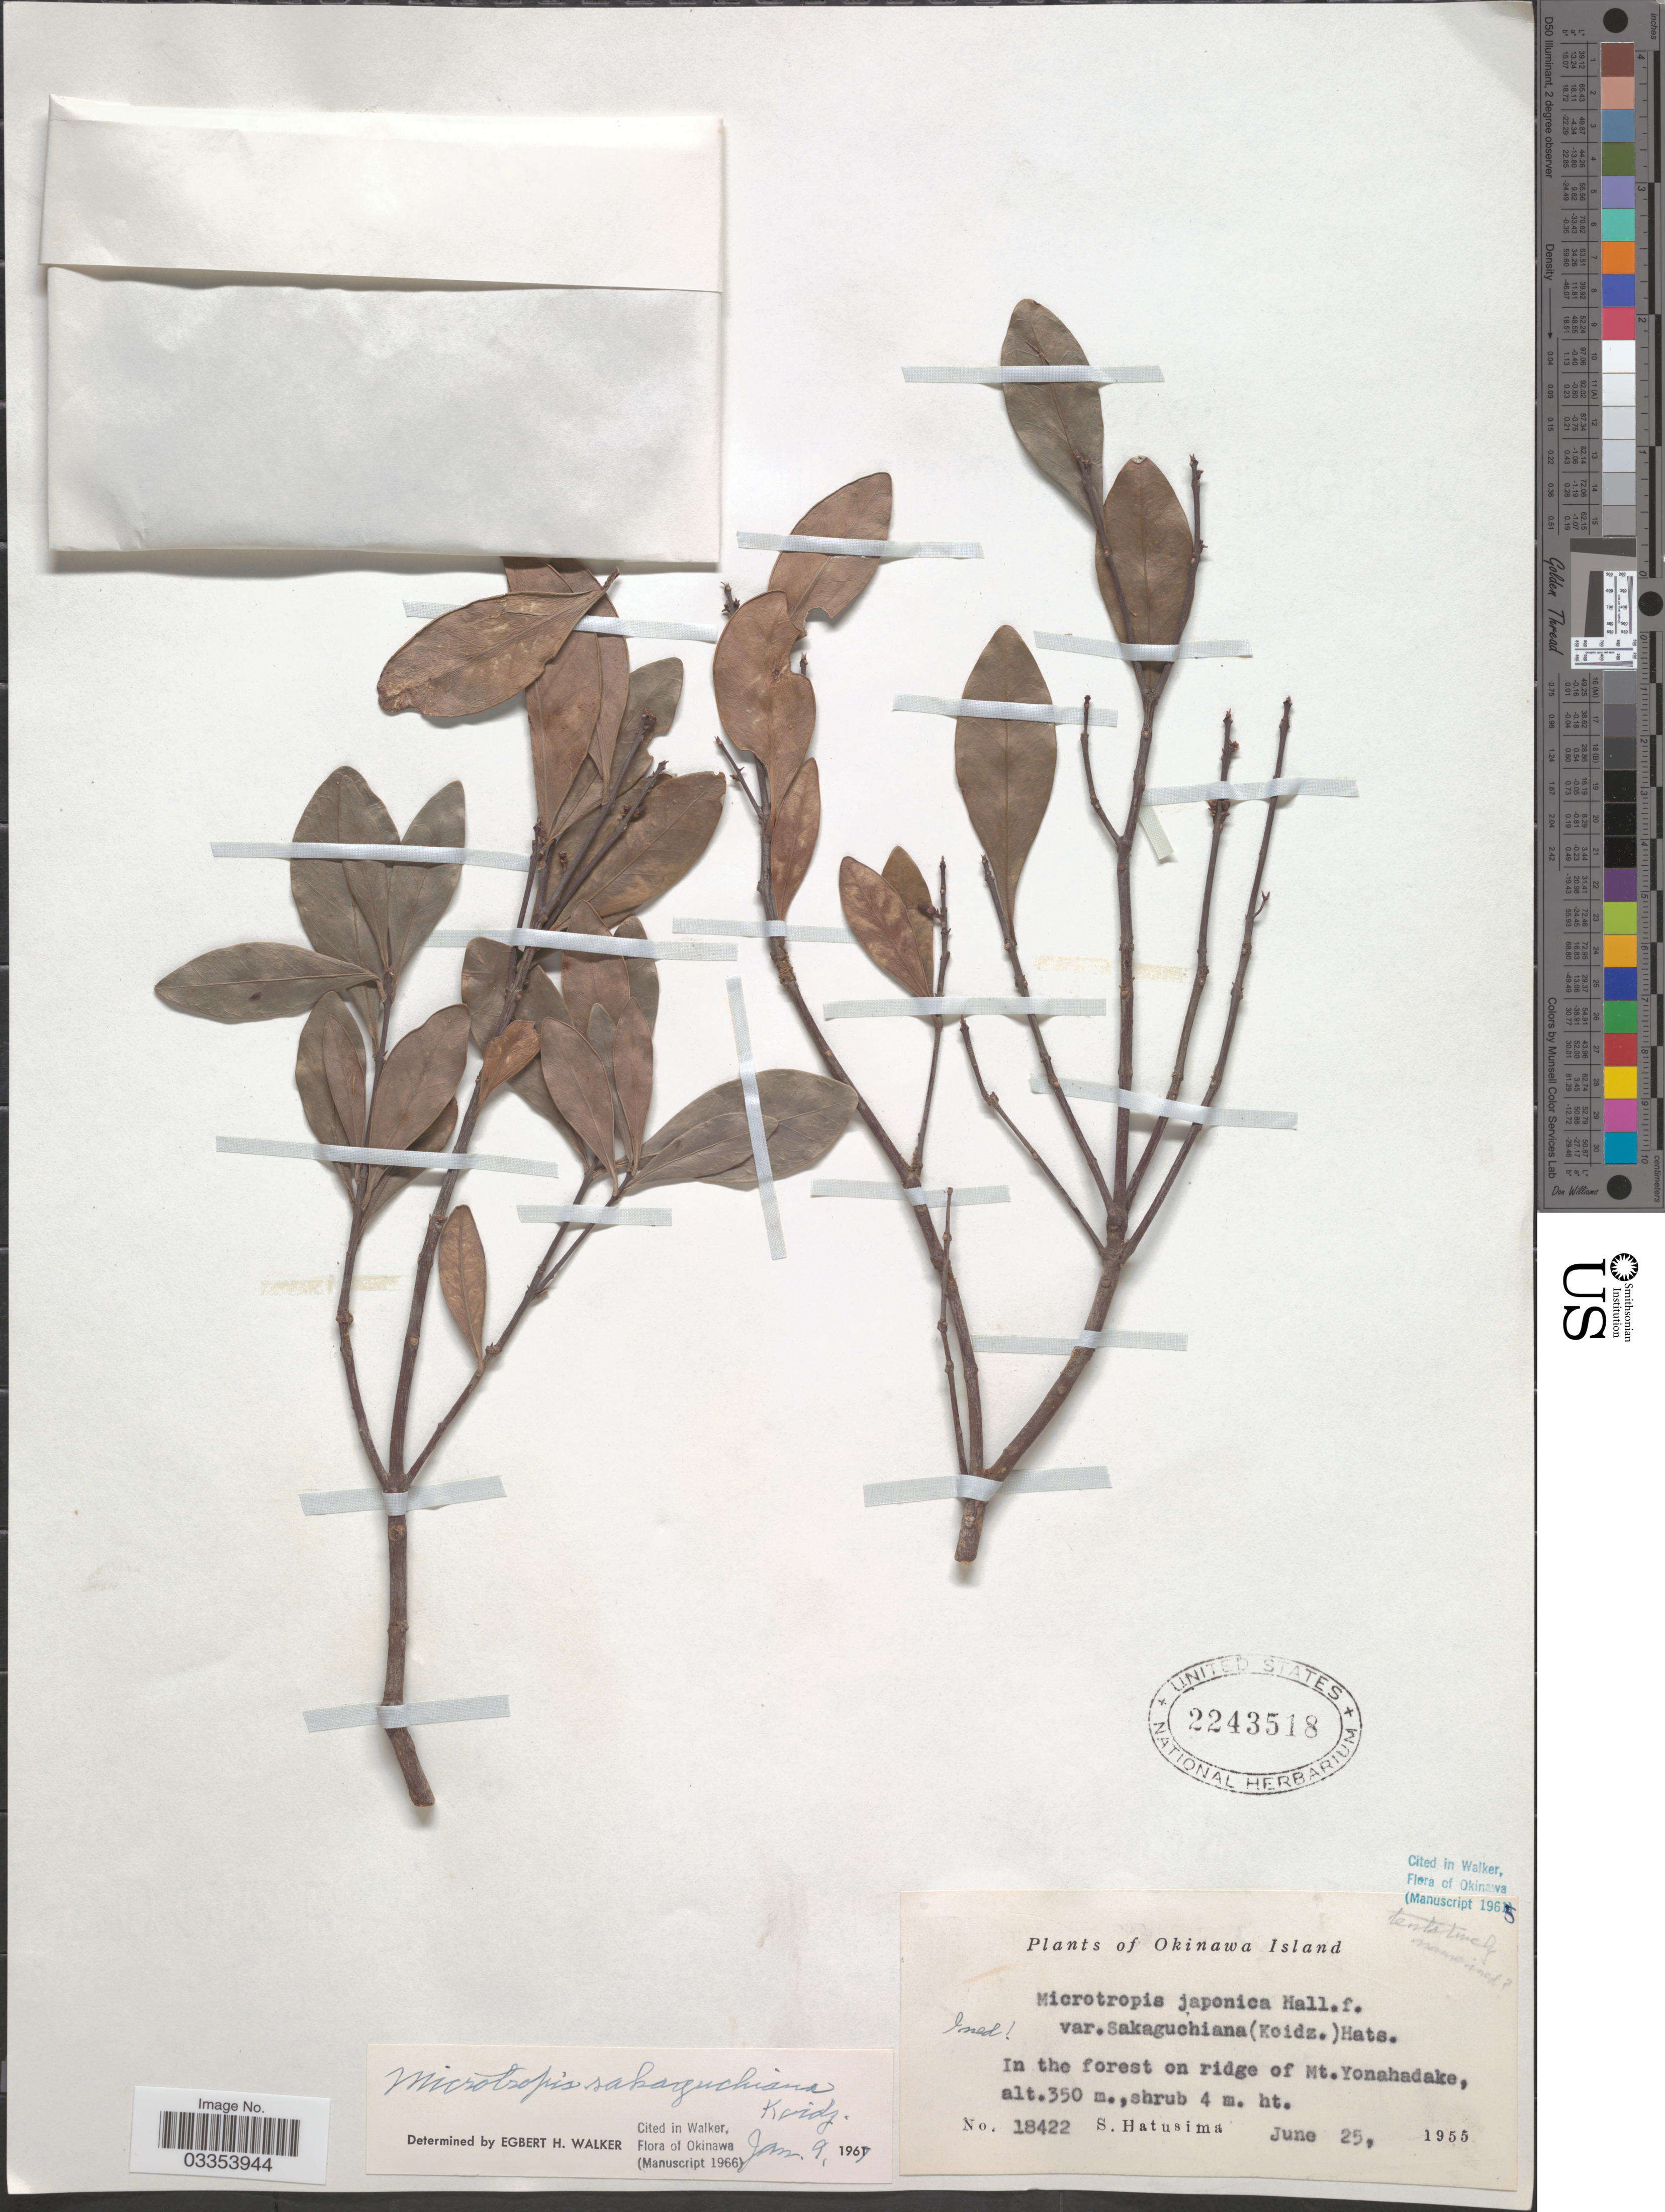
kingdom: Plantae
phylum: Tracheophyta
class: Magnoliopsida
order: Celastrales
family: Celastraceae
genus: Microtropis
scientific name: Microtropis sakaguchiana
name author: Koidz.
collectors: S. Hatusima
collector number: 18422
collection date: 1955-06-25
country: Japan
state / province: Okinawa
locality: In the forest on ridge of Mt. Yonahadake.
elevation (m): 350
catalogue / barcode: US 2243518